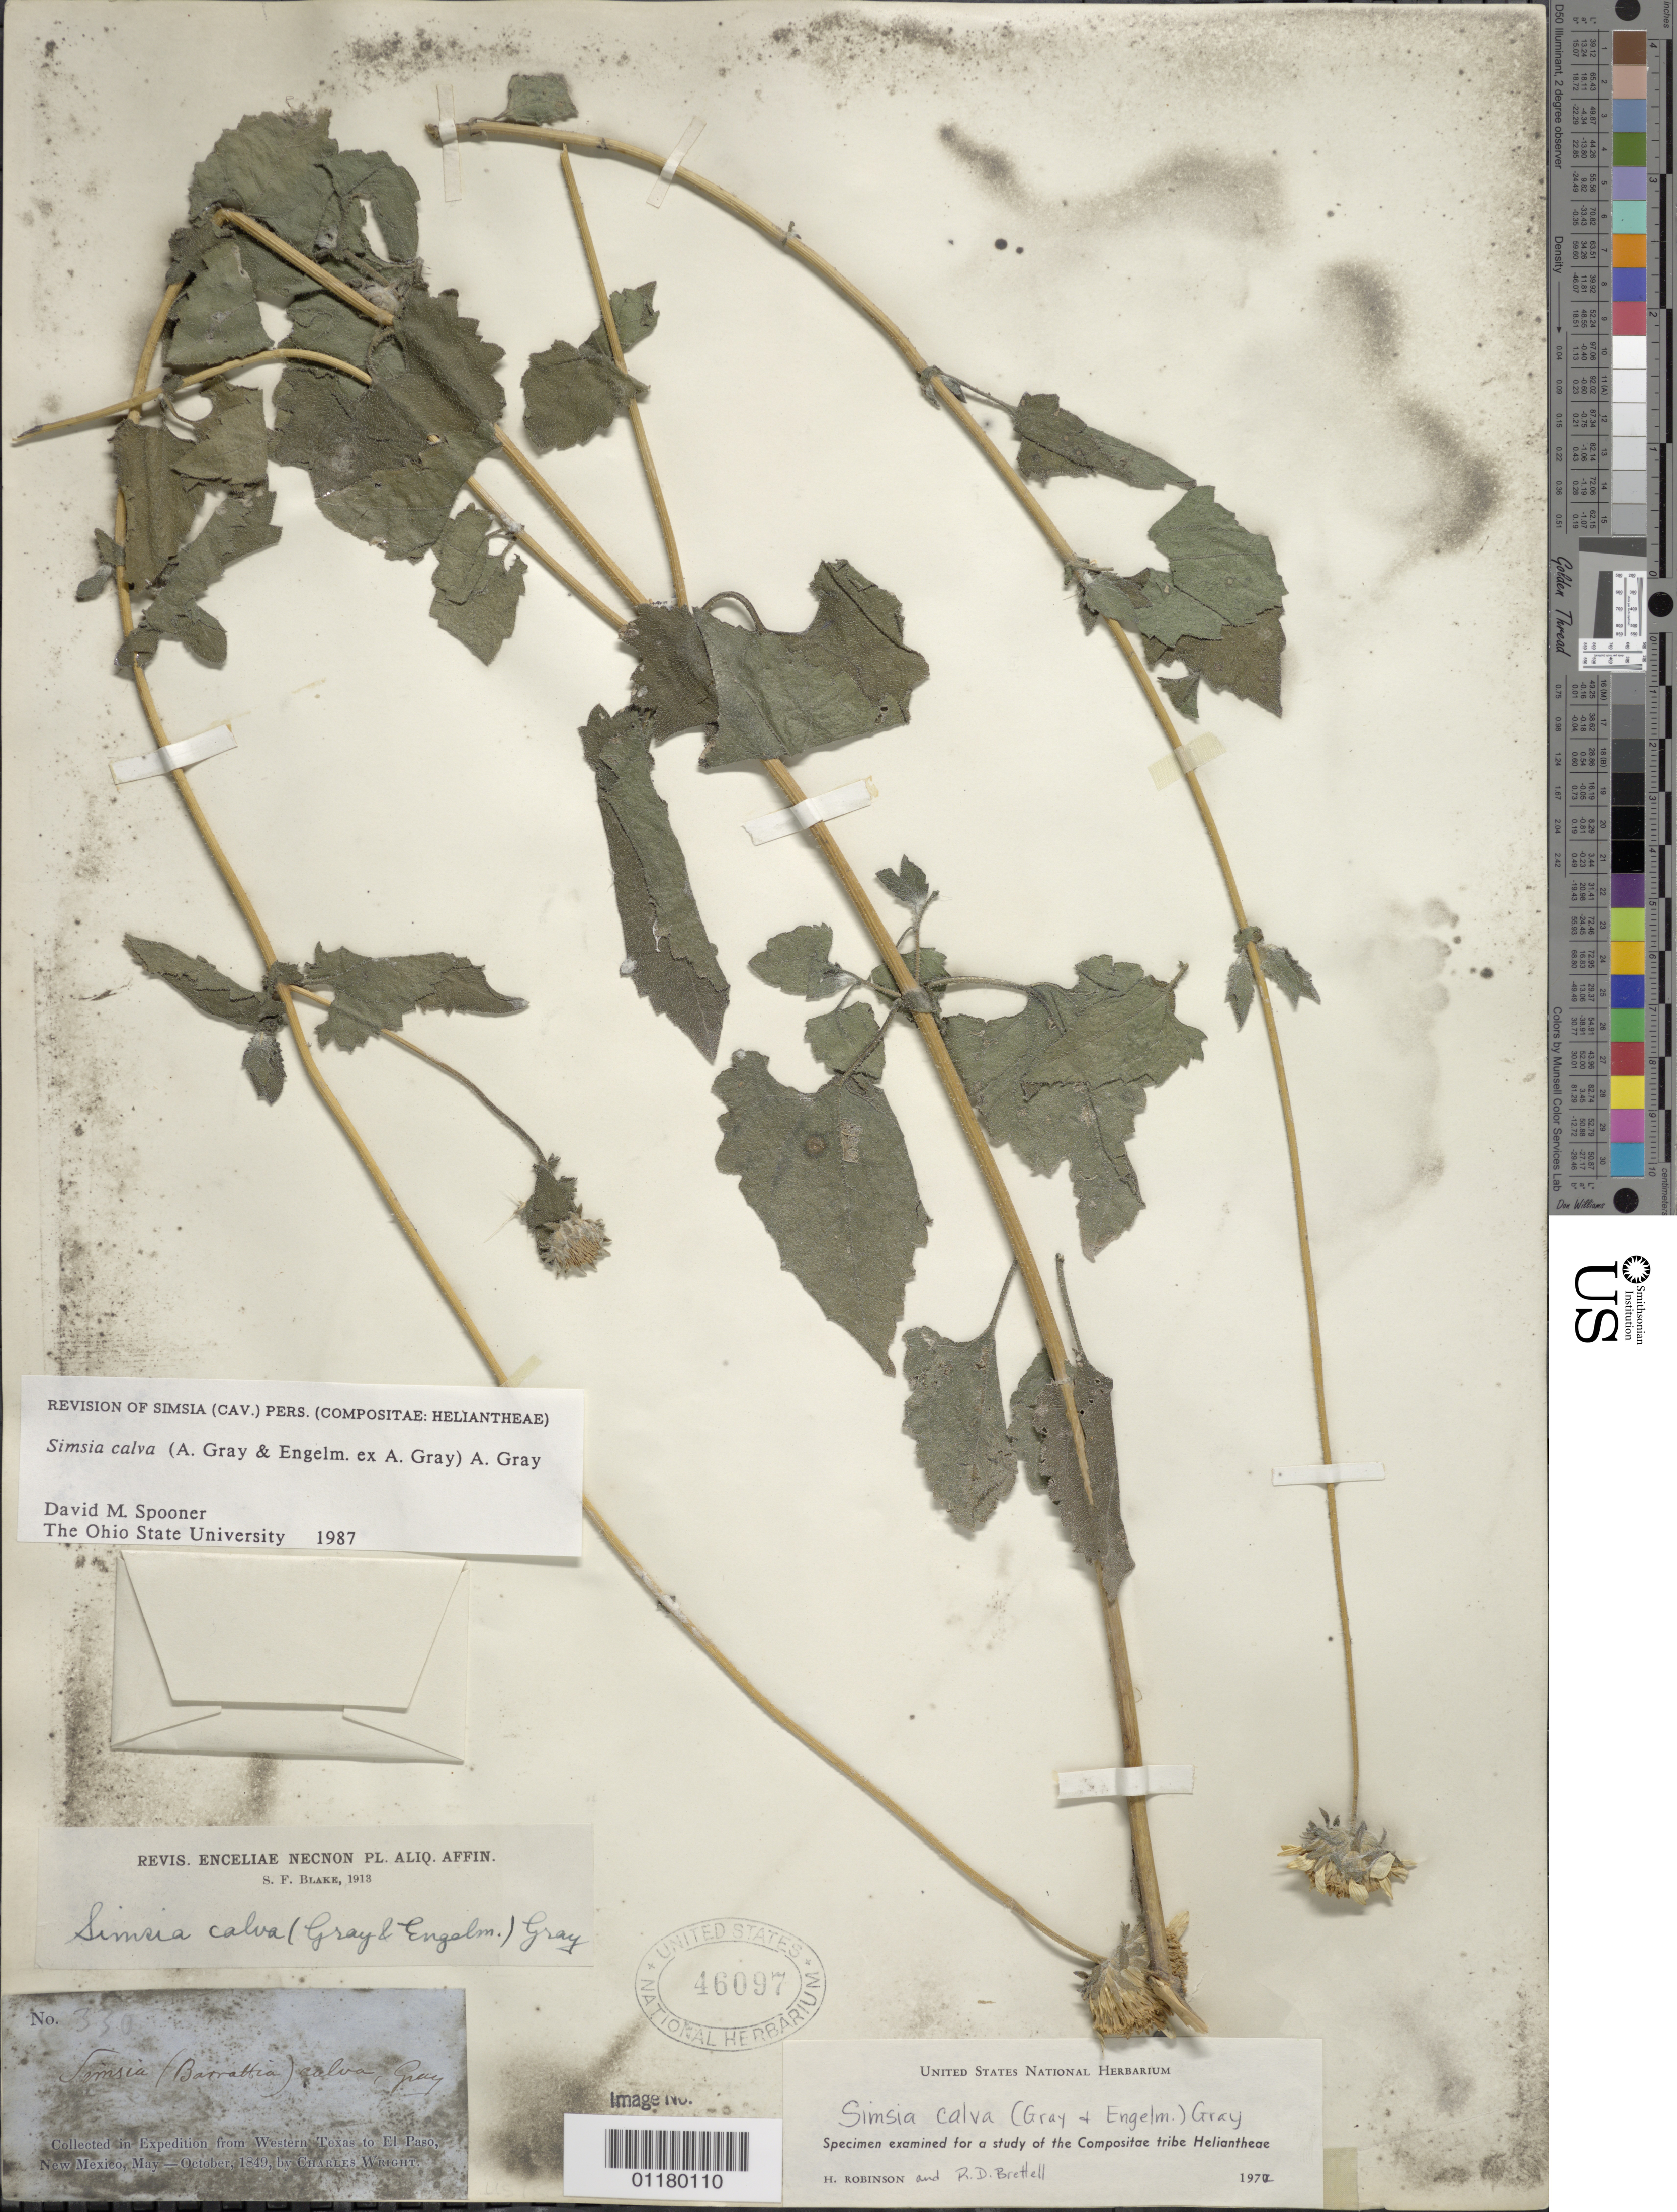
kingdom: Plantae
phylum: Tracheophyta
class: Magnoliopsida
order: Asterales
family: Asteraceae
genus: Simsia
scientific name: Simsia calva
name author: A. Gray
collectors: C. Wright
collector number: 330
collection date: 1849-05/1849-10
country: United States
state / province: New Mexico / Texas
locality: from Western Texas to El Paso, New Mexico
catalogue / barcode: US 46097